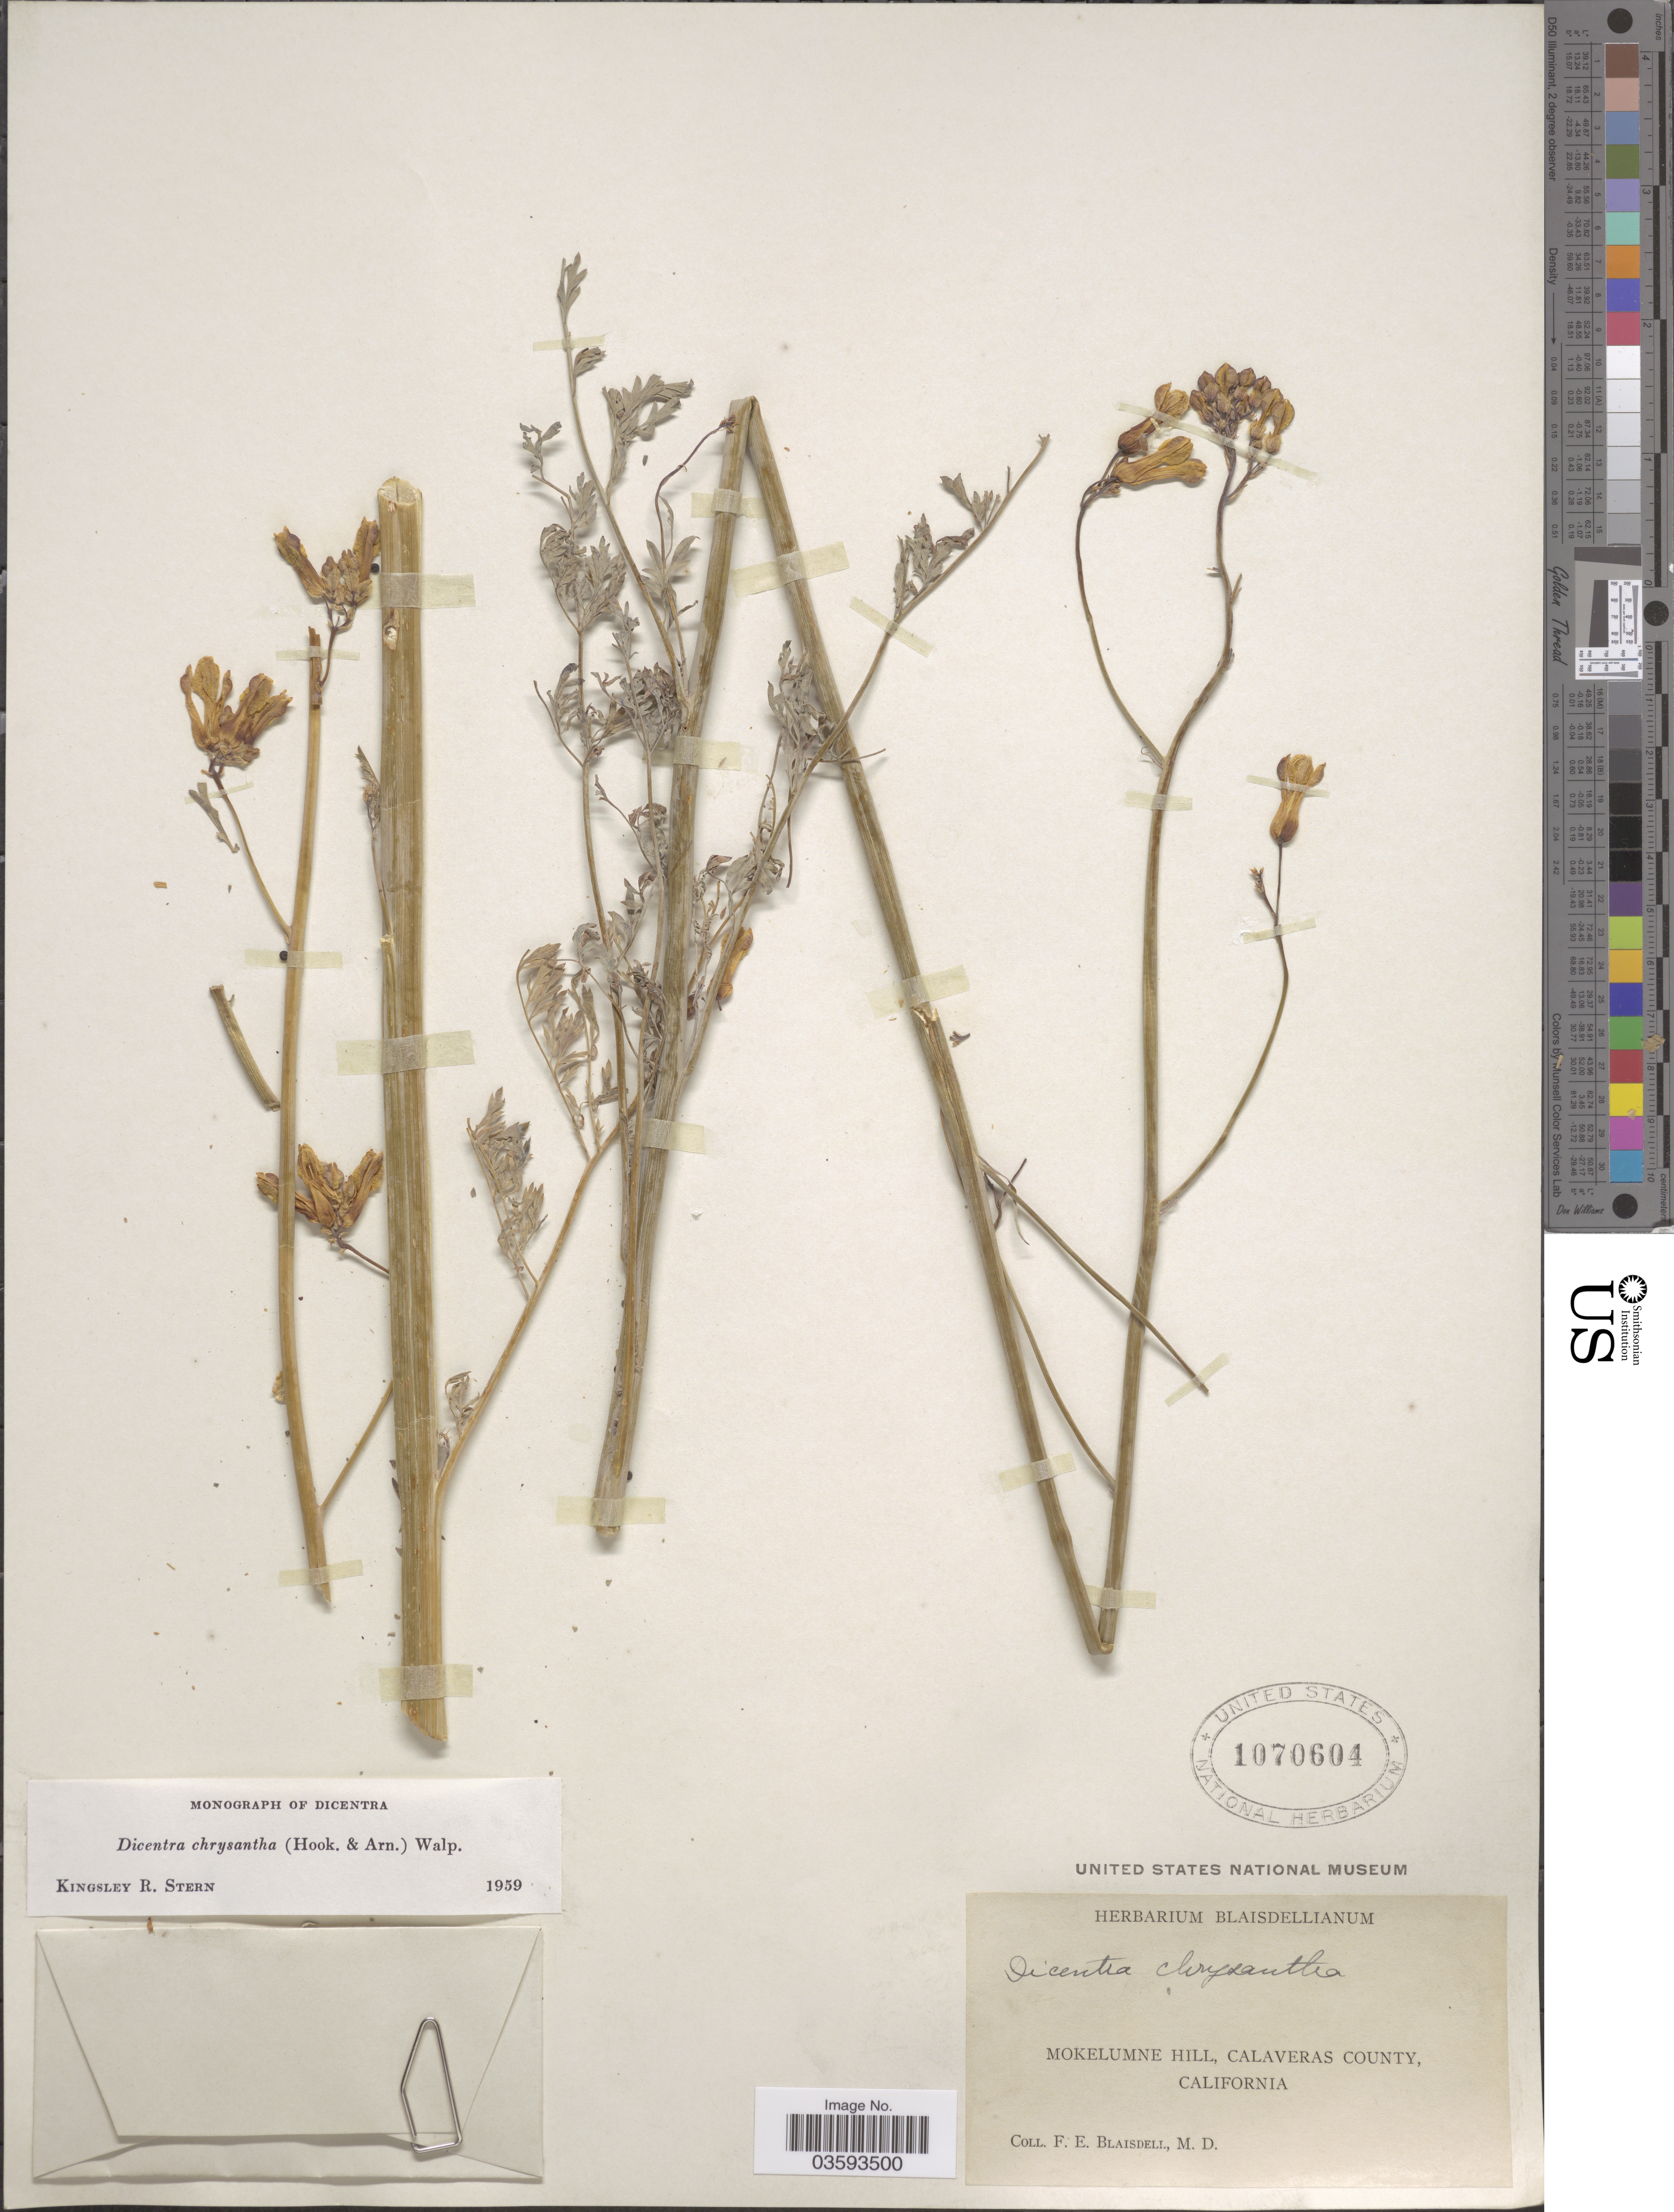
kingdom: Plantae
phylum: Tracheophyta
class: Magnoliopsida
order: Ranunculales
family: Papaveraceae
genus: Ehrendorferia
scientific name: Ehrendorferia chrysantha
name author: (Hook. & Arn.) Rylander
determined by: Strong, M. T., (US), Smithsonian Institution - National Museum of Natural History (UNITED STATES)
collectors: F. Blaisdell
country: United States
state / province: California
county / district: Calaveras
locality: Mokelumne Hill, Calaveras County.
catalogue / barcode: US 1070604